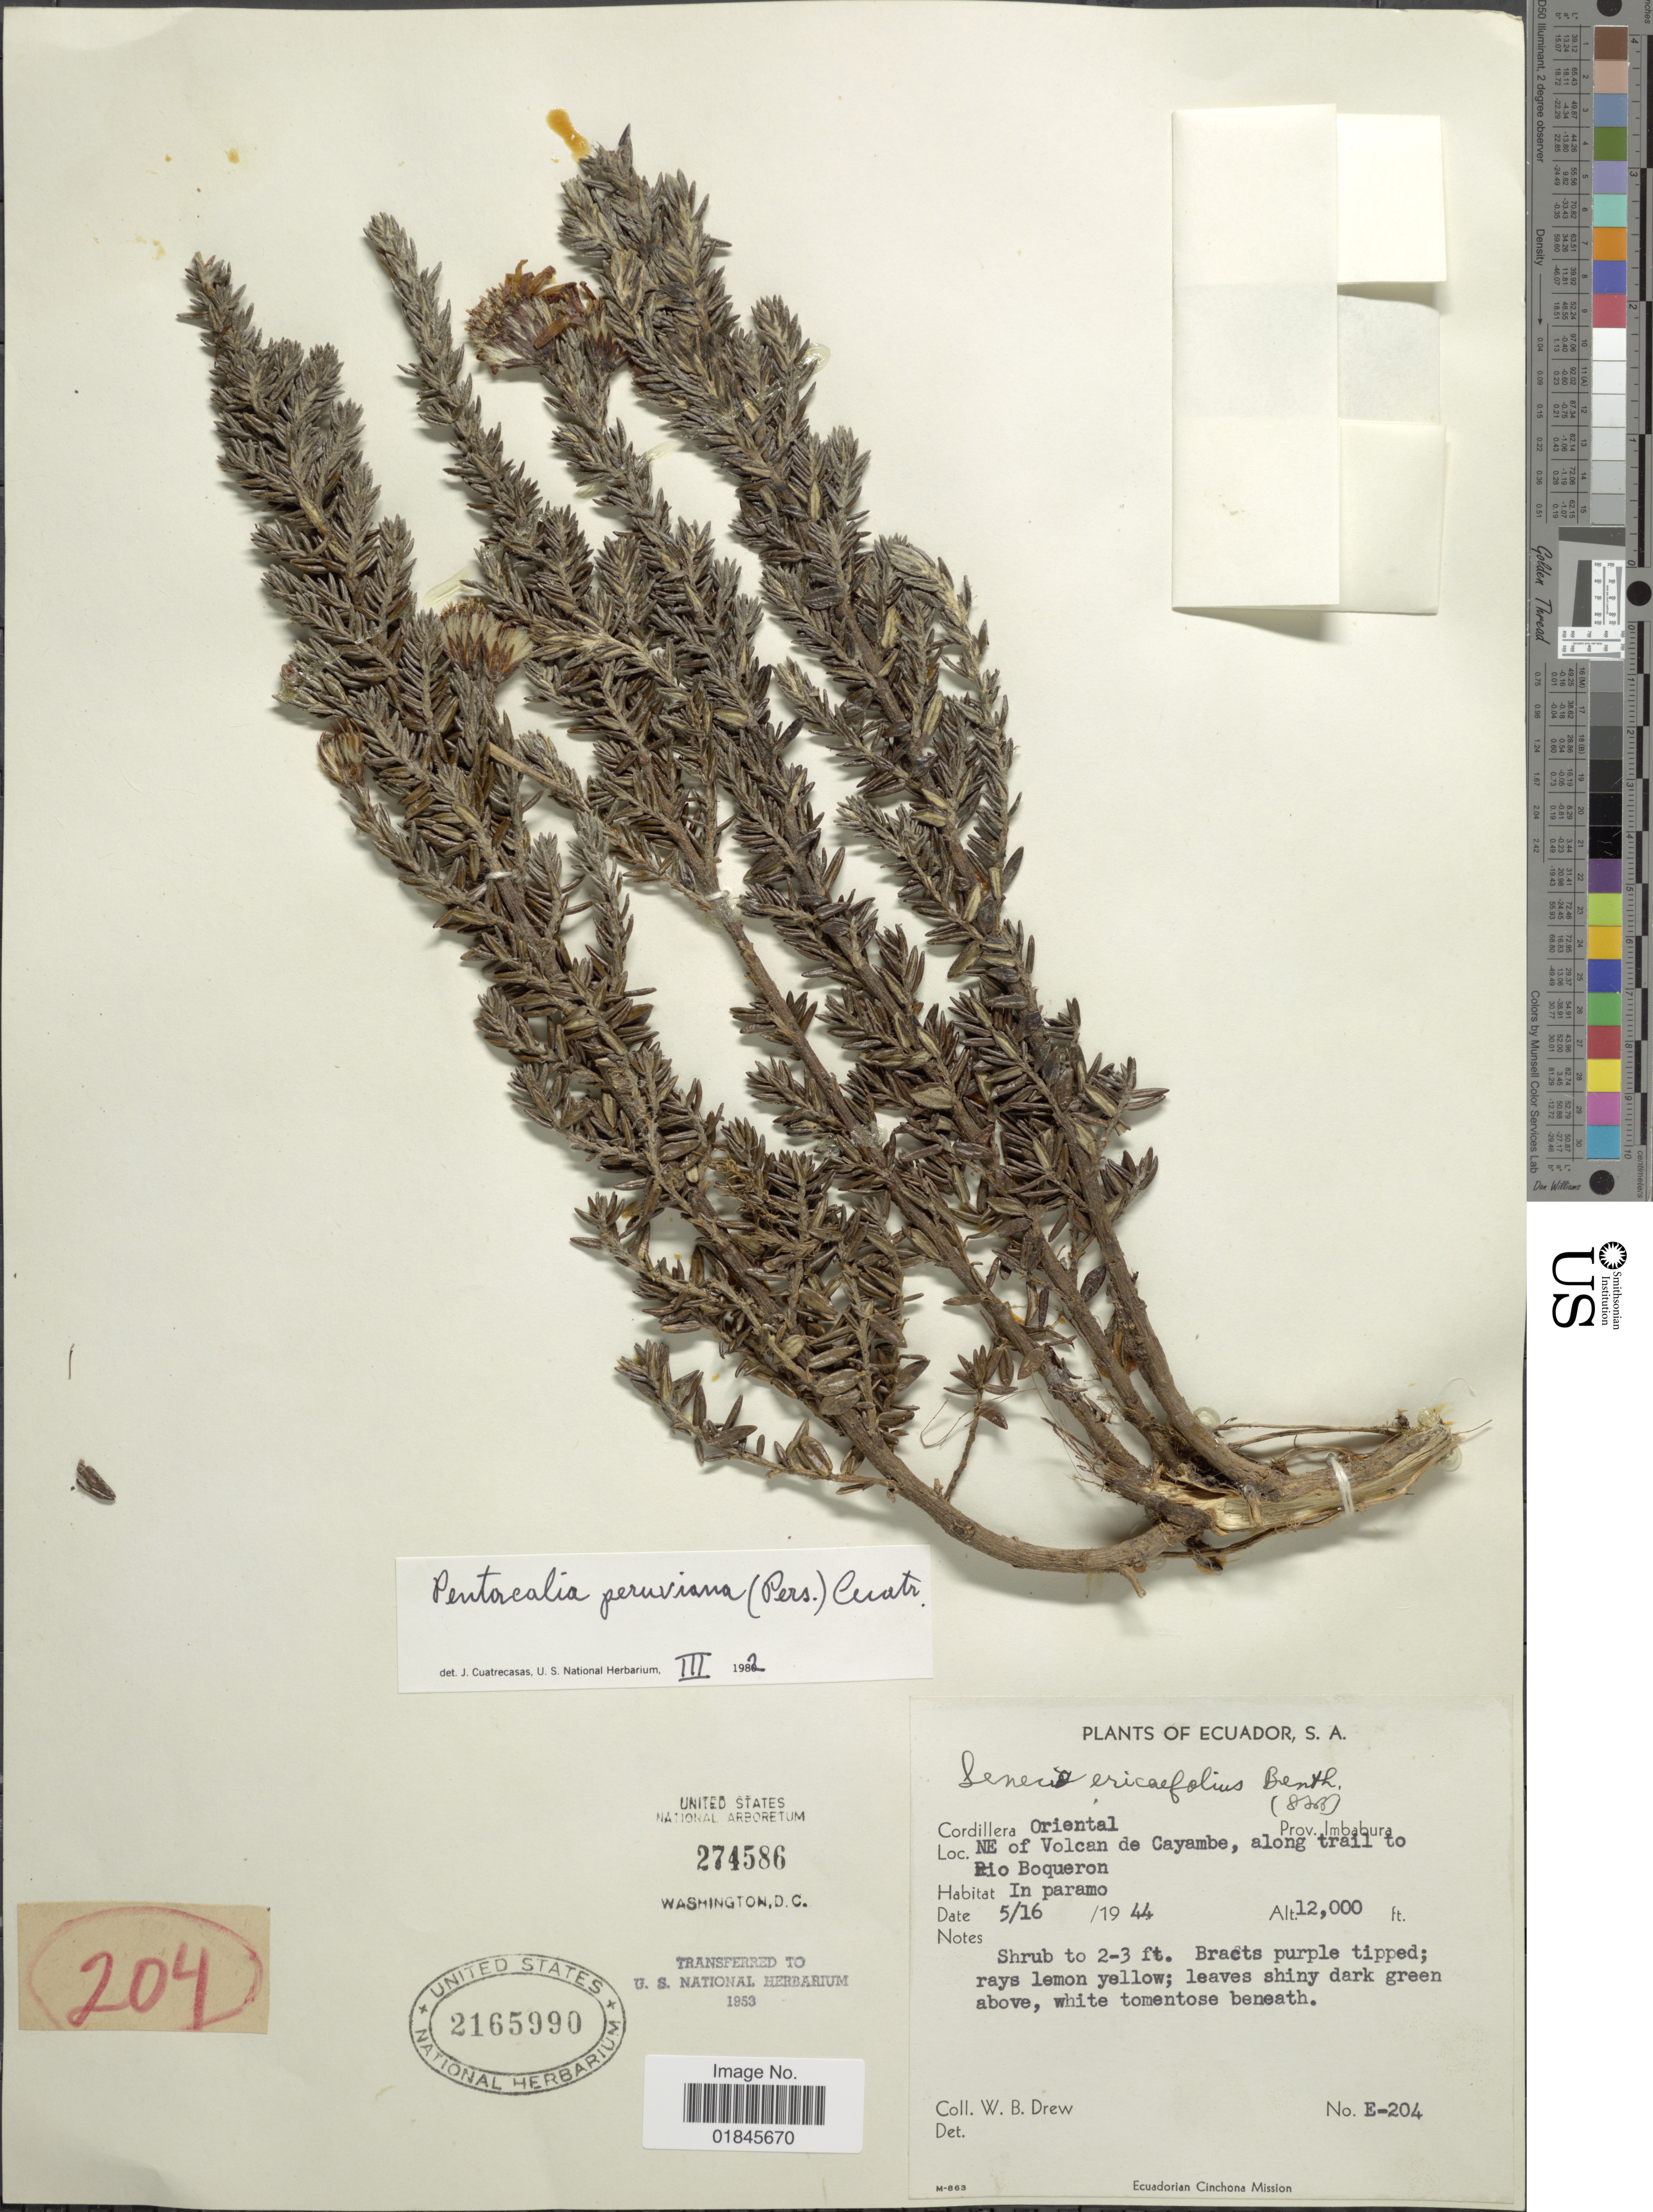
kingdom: Plantae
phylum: Tracheophyta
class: Magnoliopsida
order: Asterales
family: Asteraceae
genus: Pentacalia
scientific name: Pentacalia peruviana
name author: (Pers.) Cuatrec.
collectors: W. B. Drew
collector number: E-204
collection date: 1944-05-16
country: Ecuador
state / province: Imbabura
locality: Cordillera Oriental. Prov. Imbabura. NE of Volcan de Cayambe, along trail to Rio Boqueron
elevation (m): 3658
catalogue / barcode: US 2165990